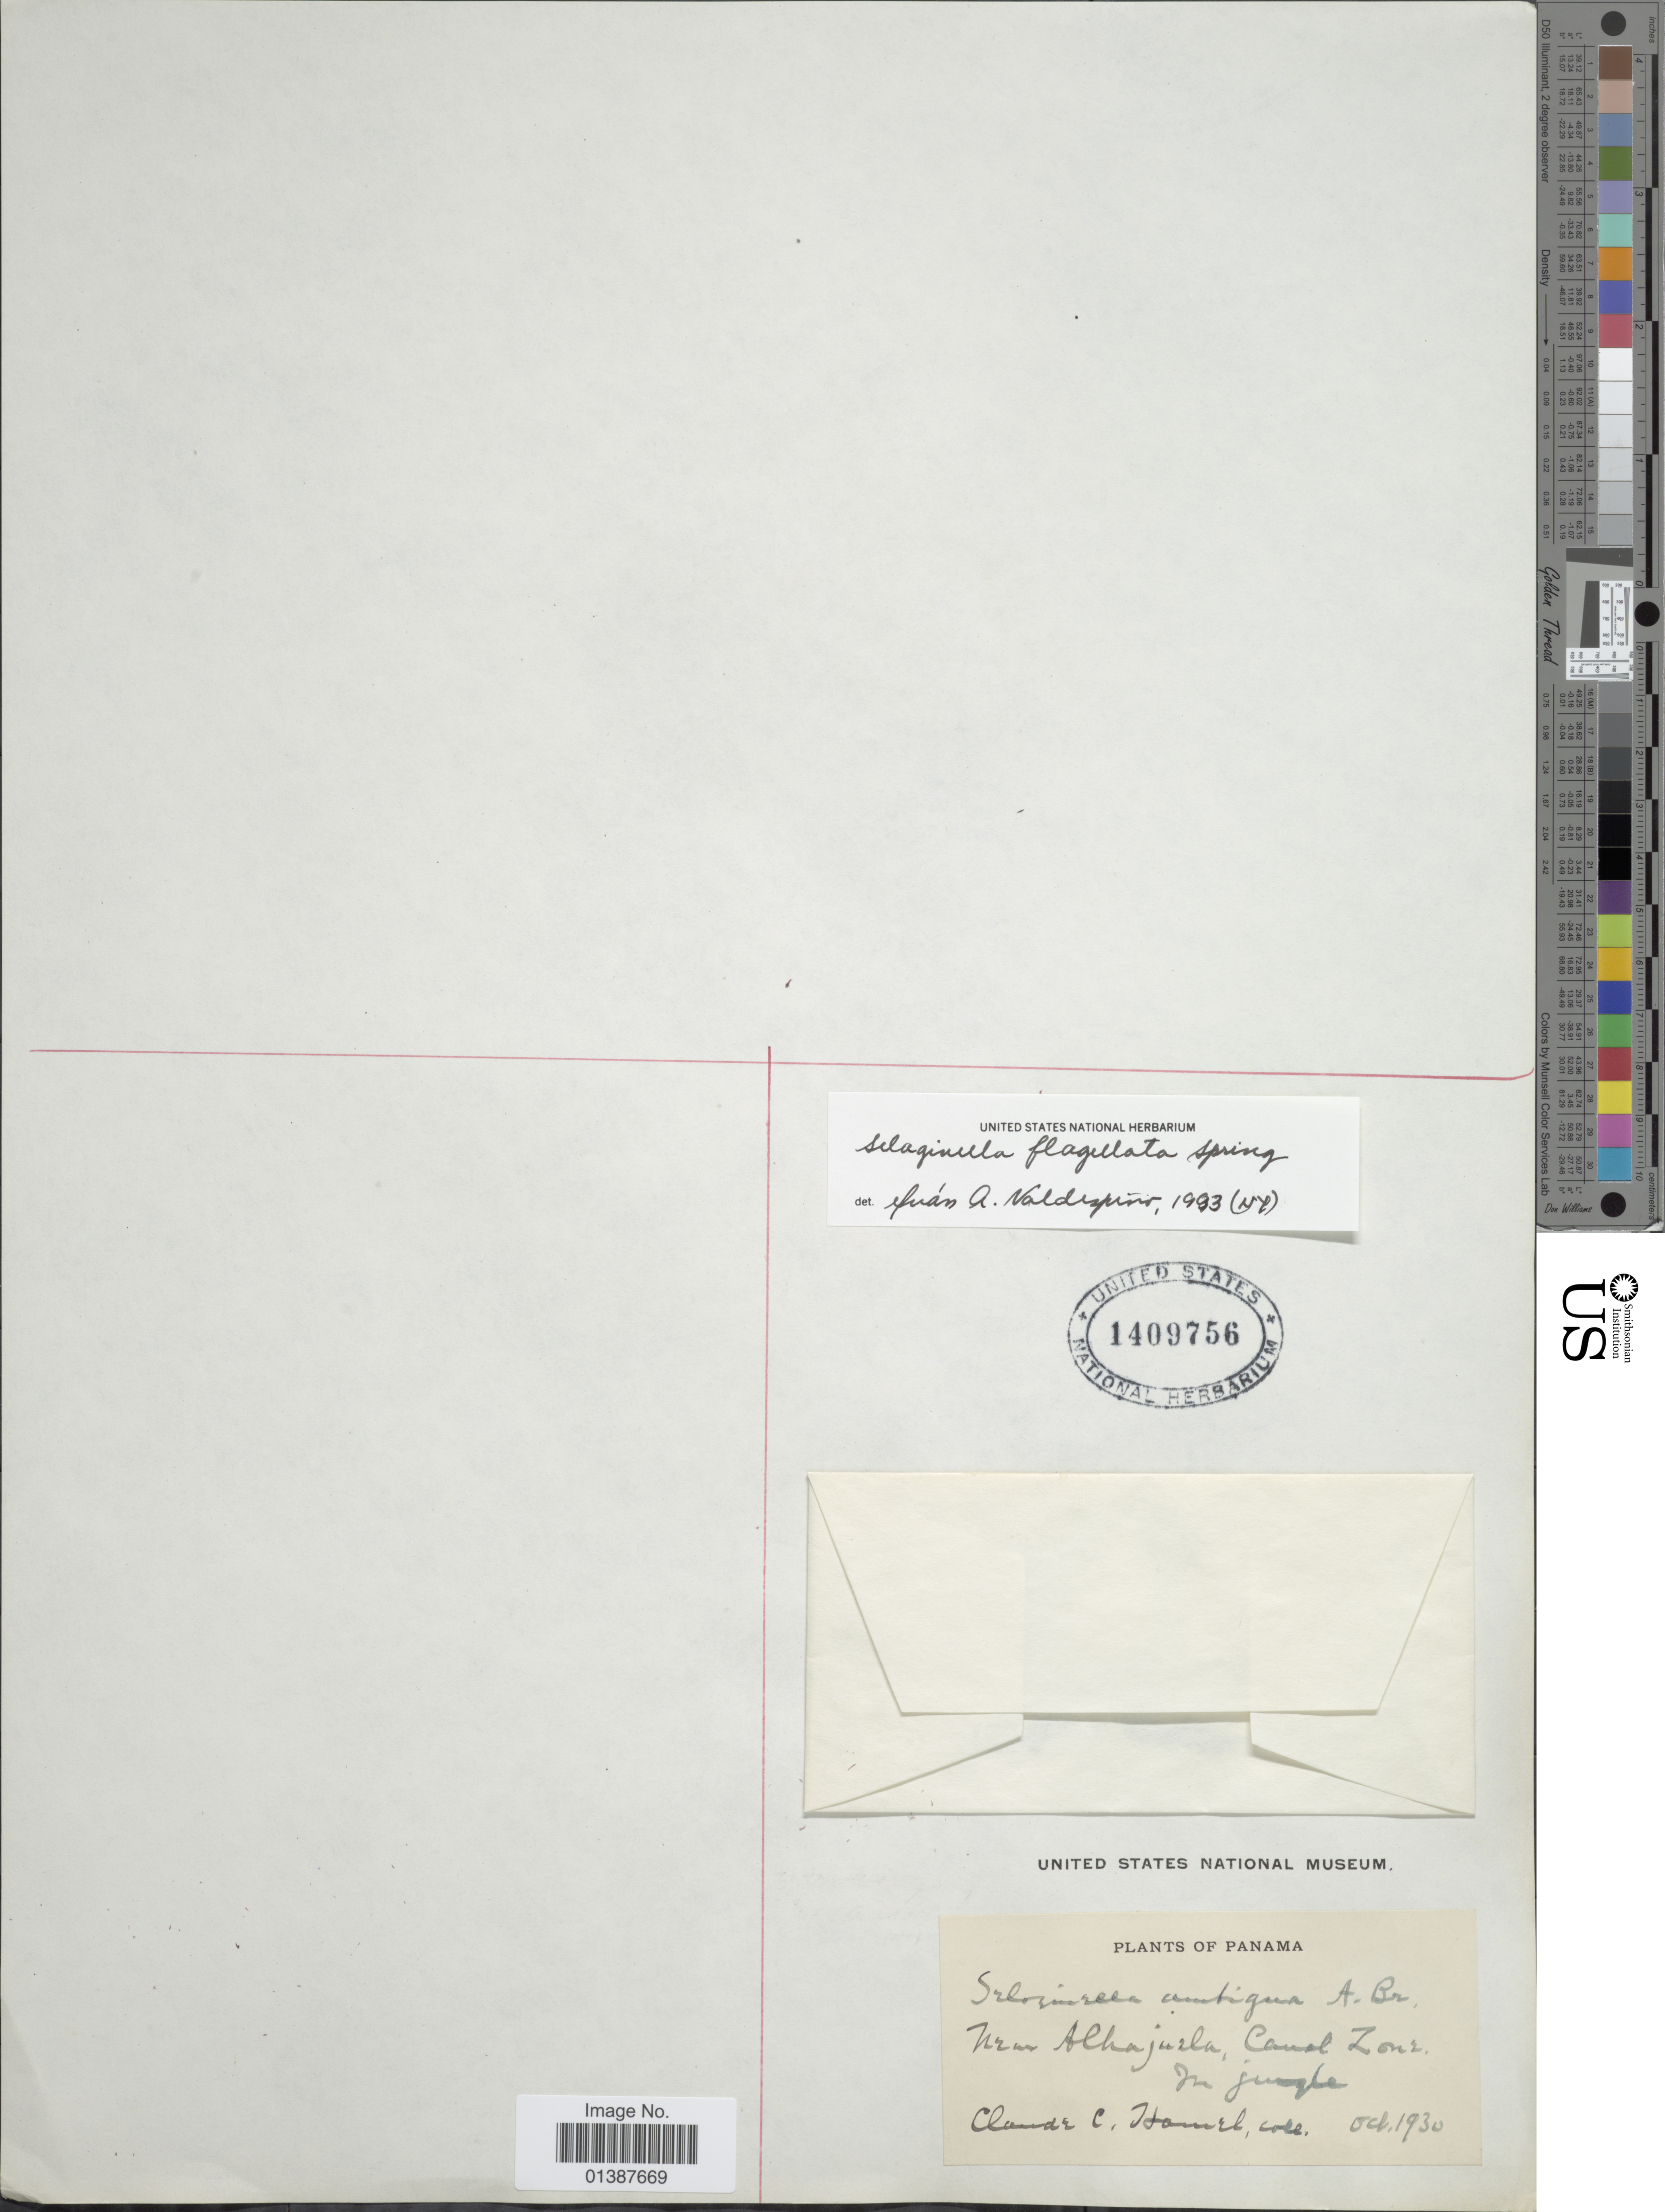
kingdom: Plantae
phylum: Tracheophyta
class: Lycopodiopsida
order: Selaginellales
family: Selaginellaceae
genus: Selaginella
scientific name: Selaginella flagellata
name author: Spring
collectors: C. C. Hamel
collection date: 1930-10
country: Panama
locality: Near Alajuela, canal Zone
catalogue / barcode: US 1409756